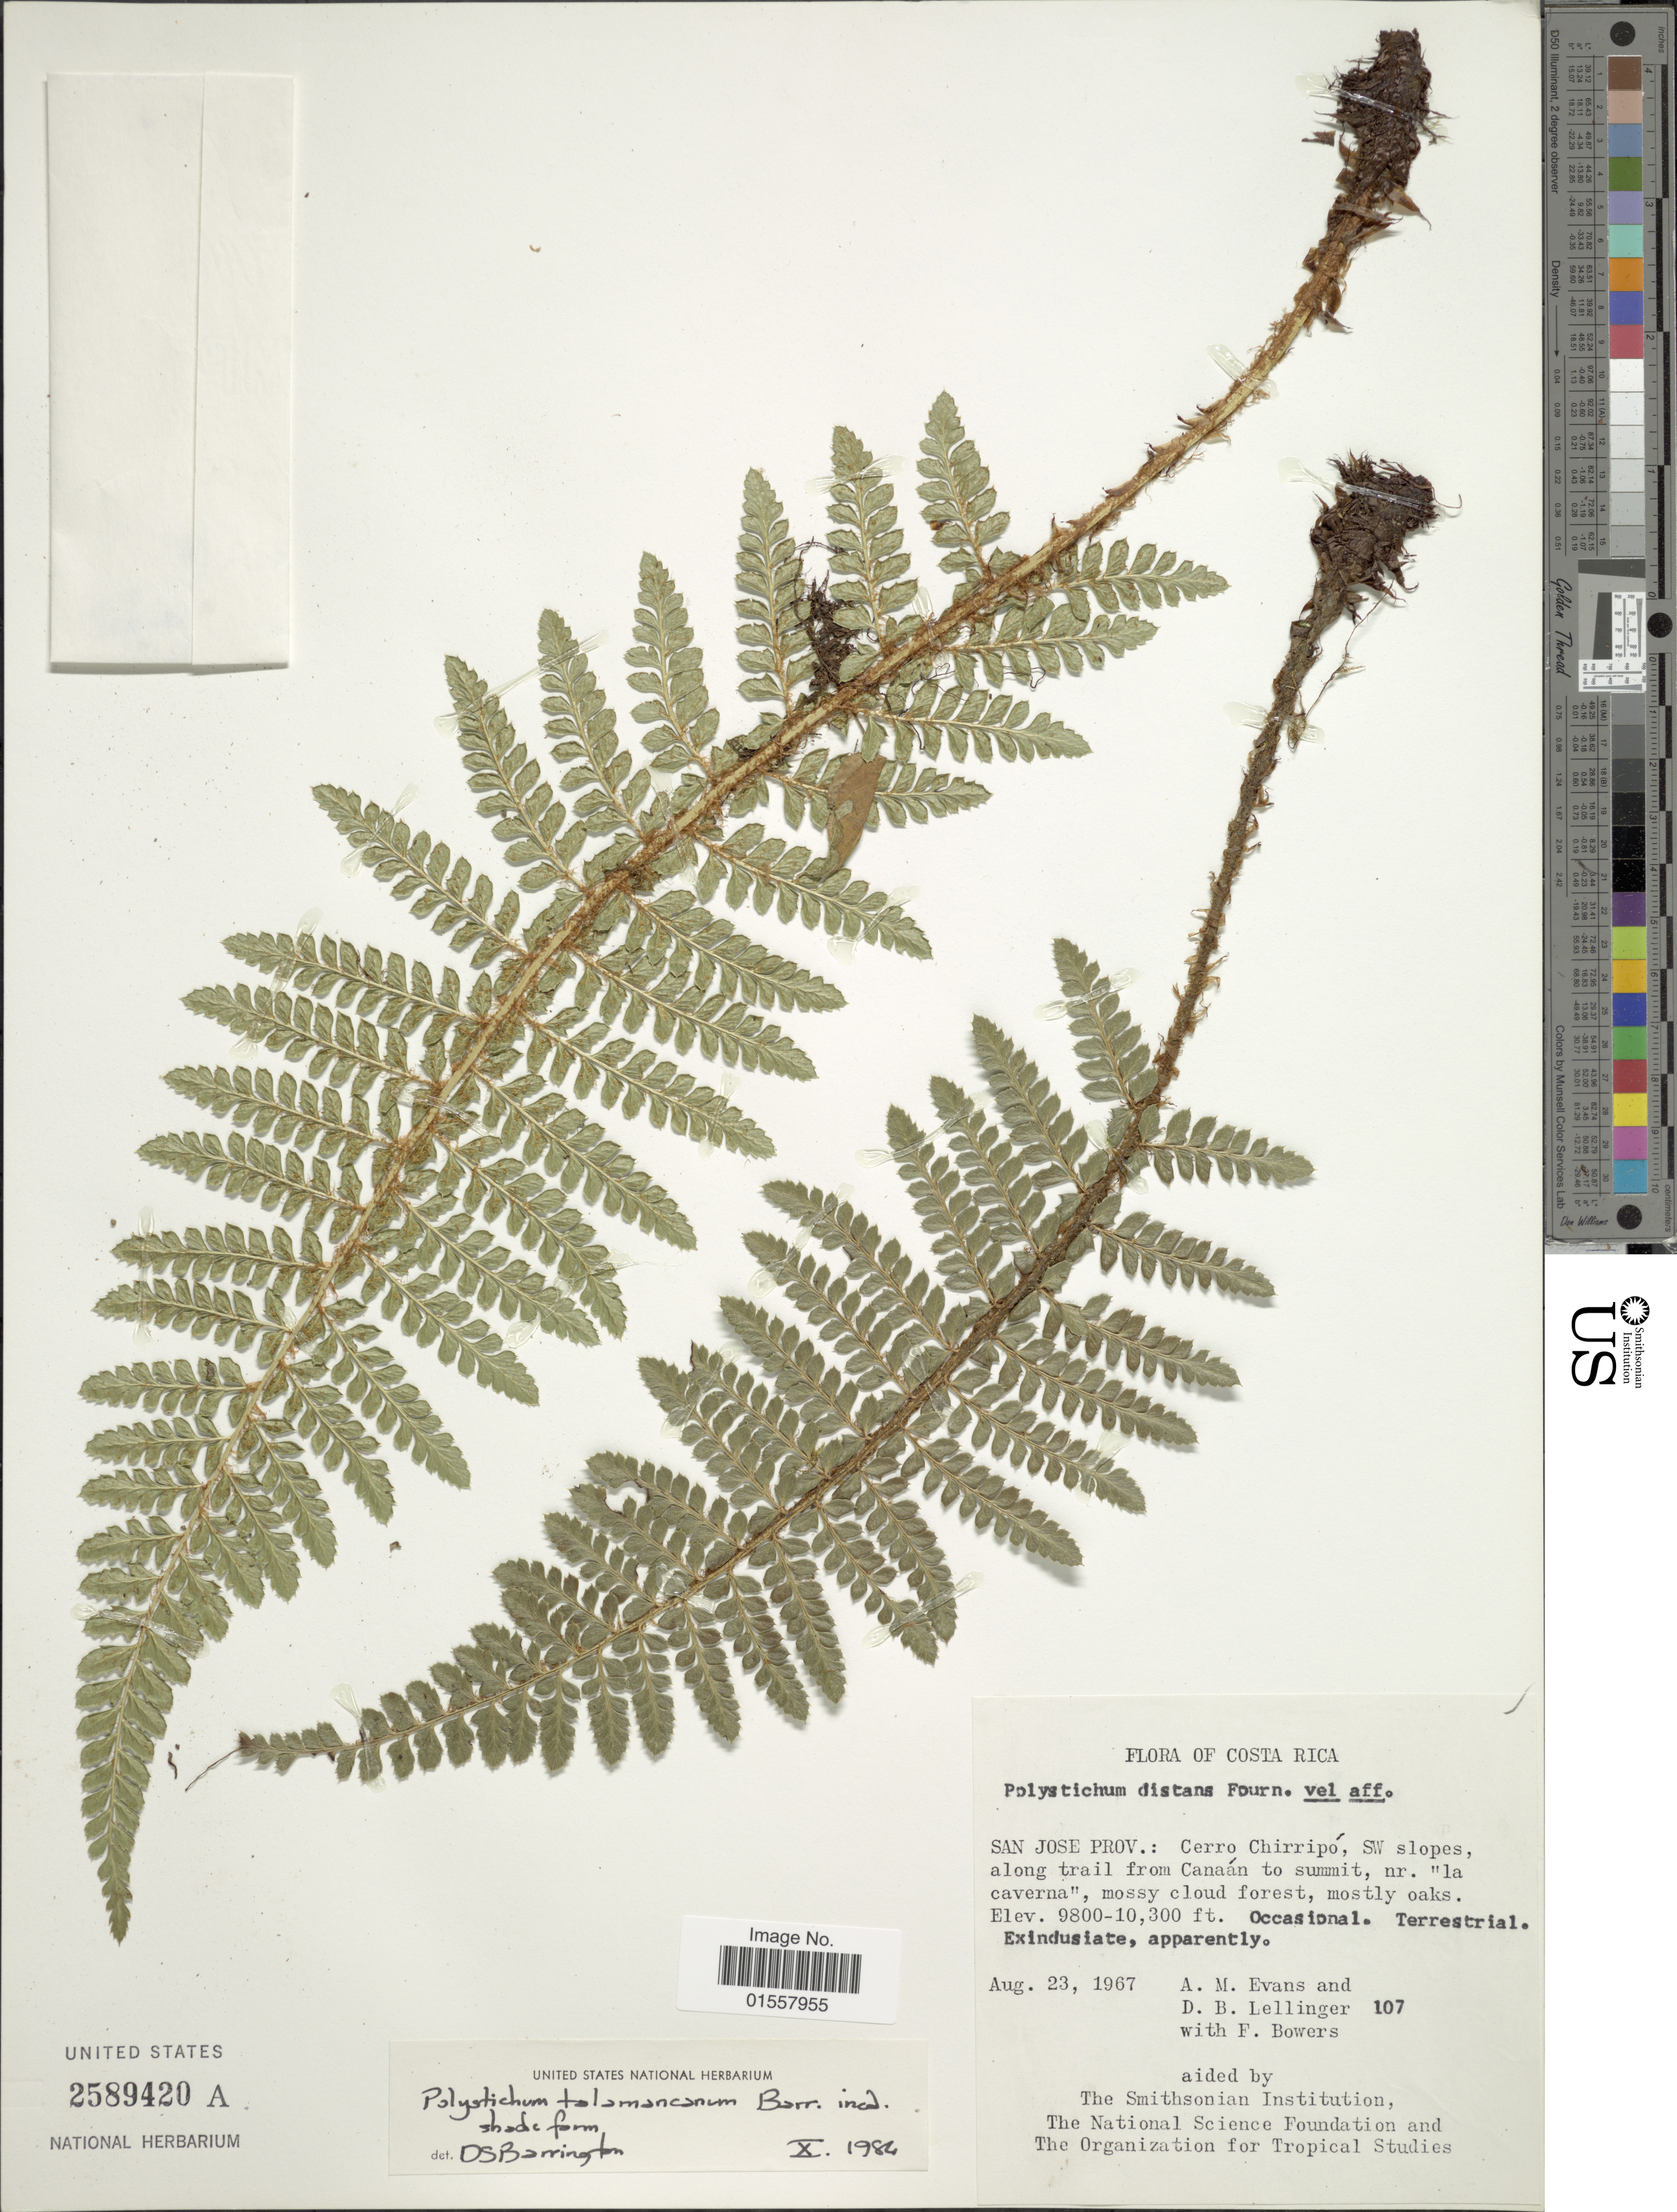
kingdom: Plantae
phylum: Tracheophyta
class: Polypodiopsida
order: Polypodiales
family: Dryopteridaceae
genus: Polystichum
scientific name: Polystichum talamancanum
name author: Barrington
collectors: A. M. Evans, D. B. Lellinger & F. Bowers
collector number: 107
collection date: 1967-08-23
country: Costa Rica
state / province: San José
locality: San Jose Prov.: Cerro Chirripo, SW slopes, along trail from Canaan to summit, nr. la caverna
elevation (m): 2987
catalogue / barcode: US 2589420A